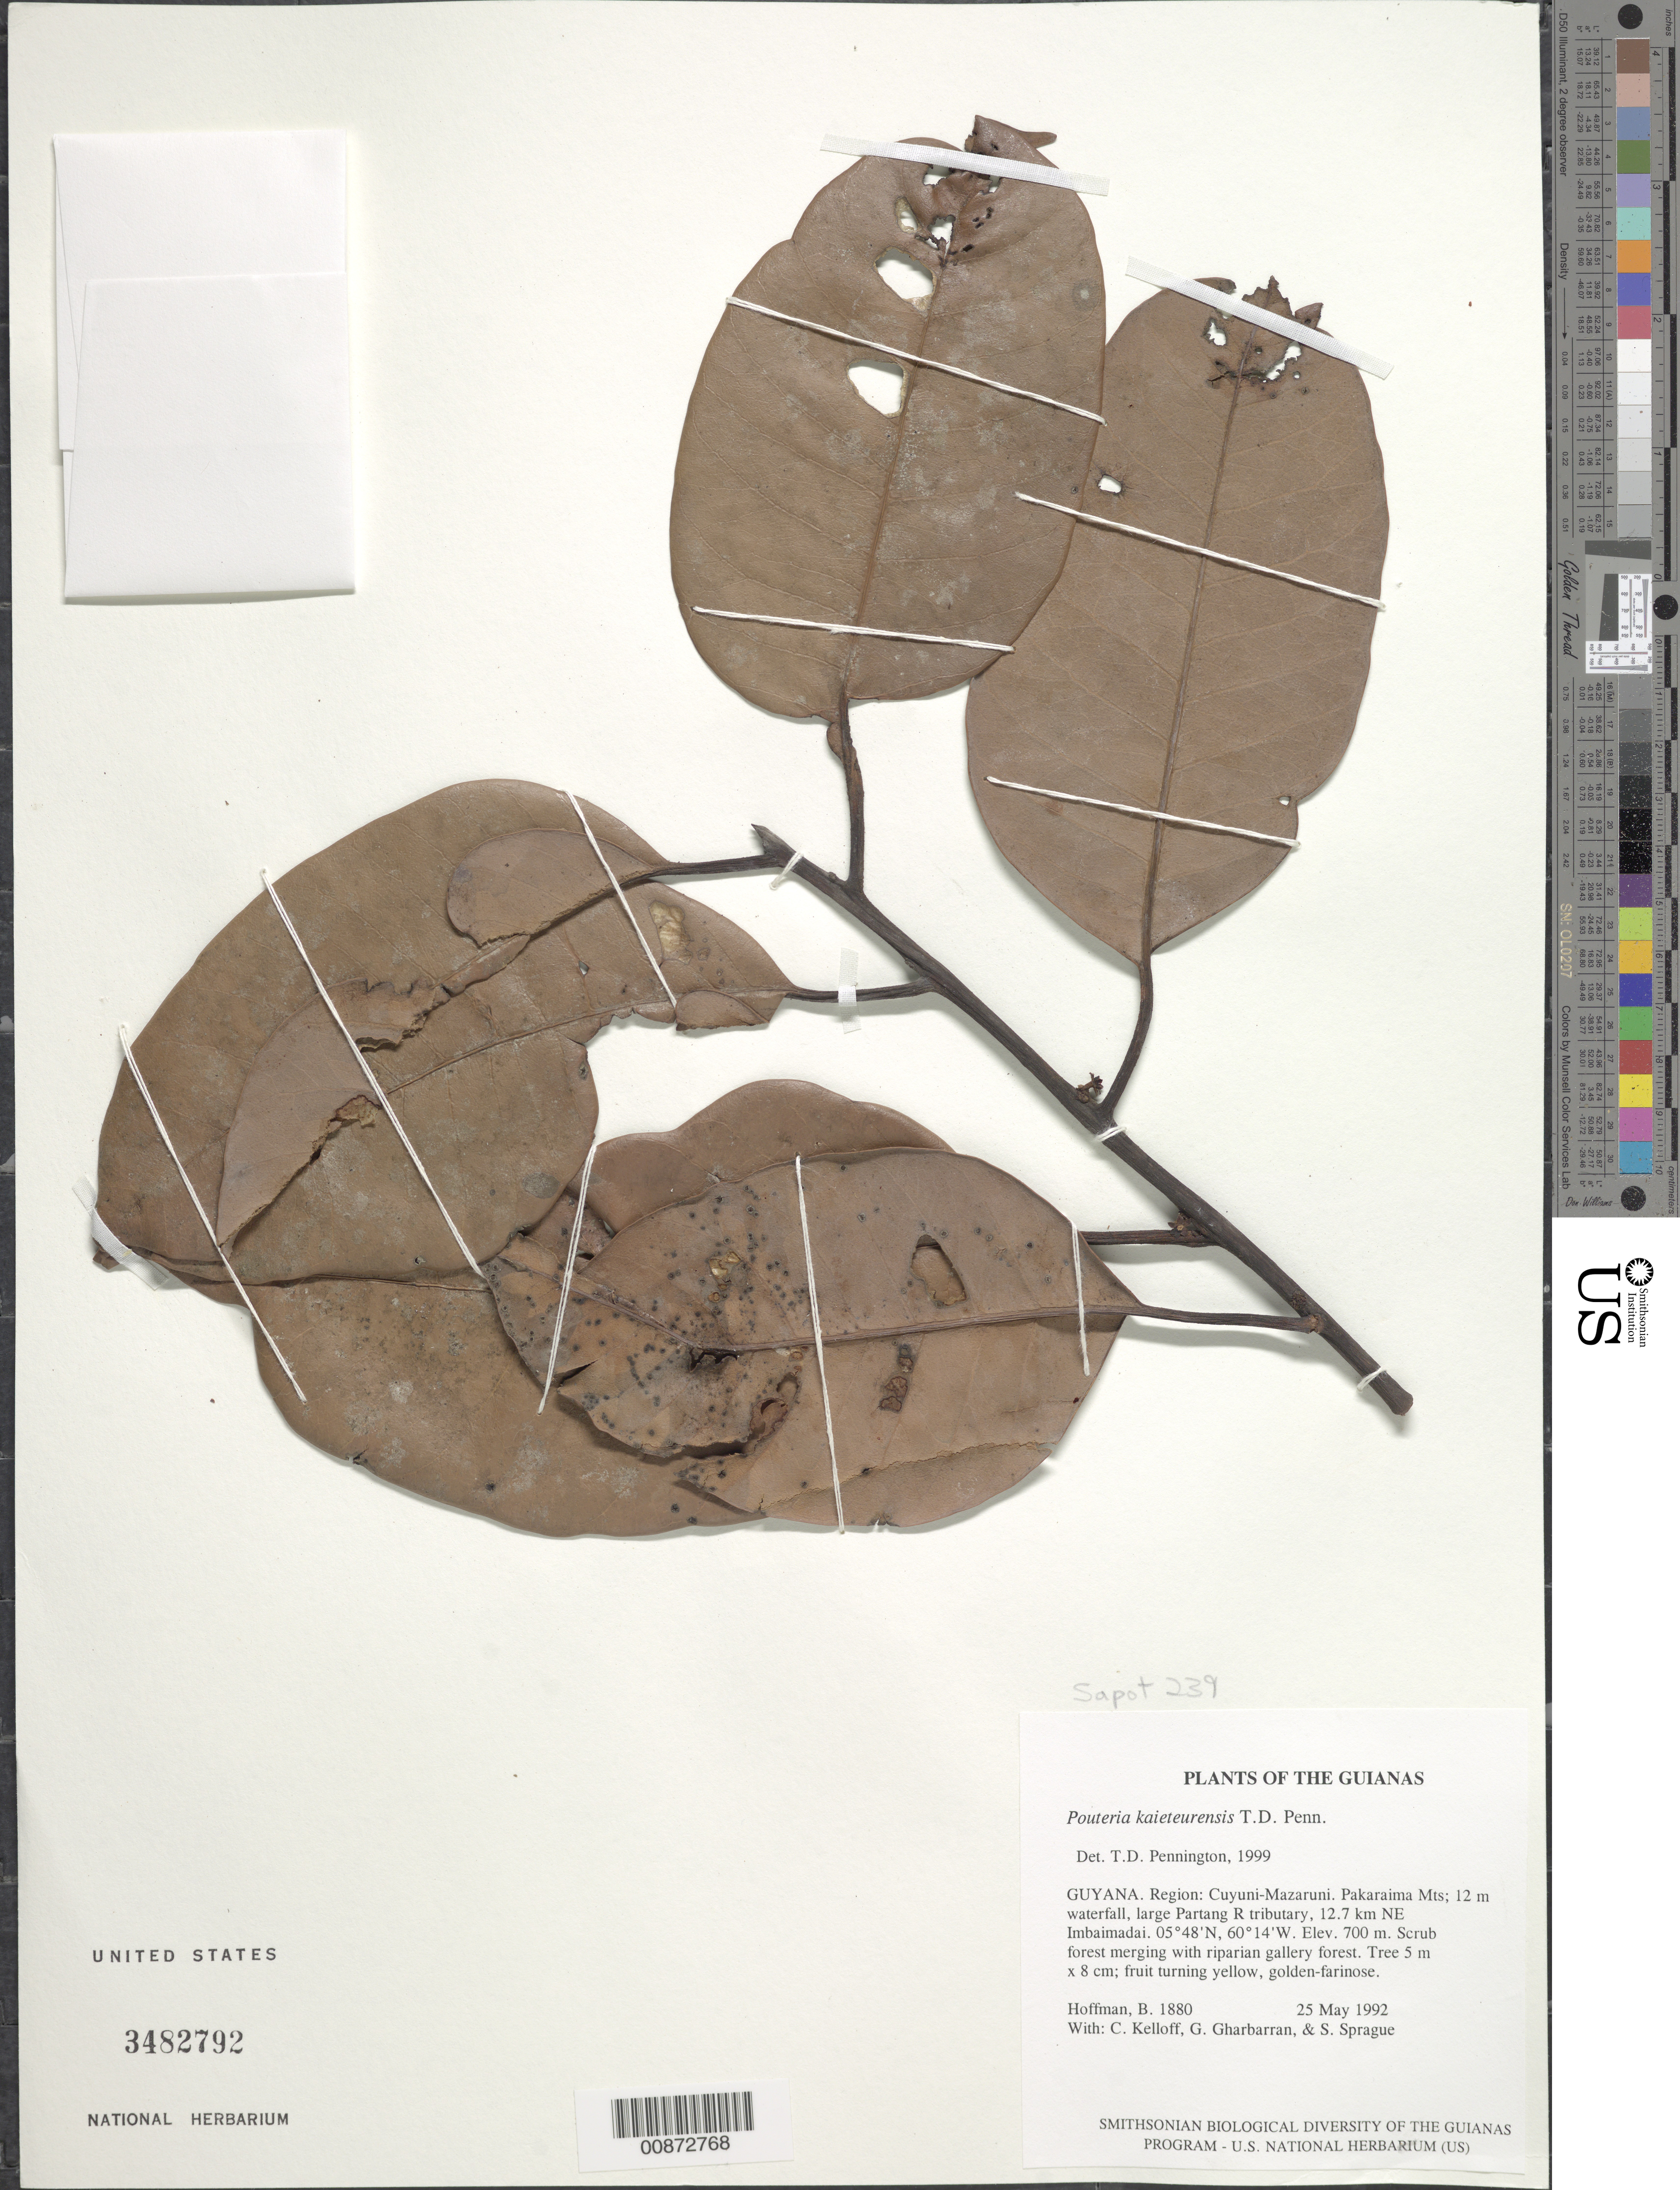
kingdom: Plantae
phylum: Tracheophyta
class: Magnoliopsida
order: Ericales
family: Sapotaceae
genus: Pouteria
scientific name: Pouteria kaieteurensis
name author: T.D. Penn.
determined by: Pennington, T. D., (K)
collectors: B. Hoffman, C. L. Kelloff, G. Gharbarran & S. Sprague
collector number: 1880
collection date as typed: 25 May 1992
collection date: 1992-05-25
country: Guyana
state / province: Cuyuni-Mazaruni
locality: Pakaraima Mts; 12 m waterfall, large Partang River tributary, 12.7 km NE of Imbaimadai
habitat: Scrub forest merging with riparian gallery forest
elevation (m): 700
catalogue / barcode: US 3482792